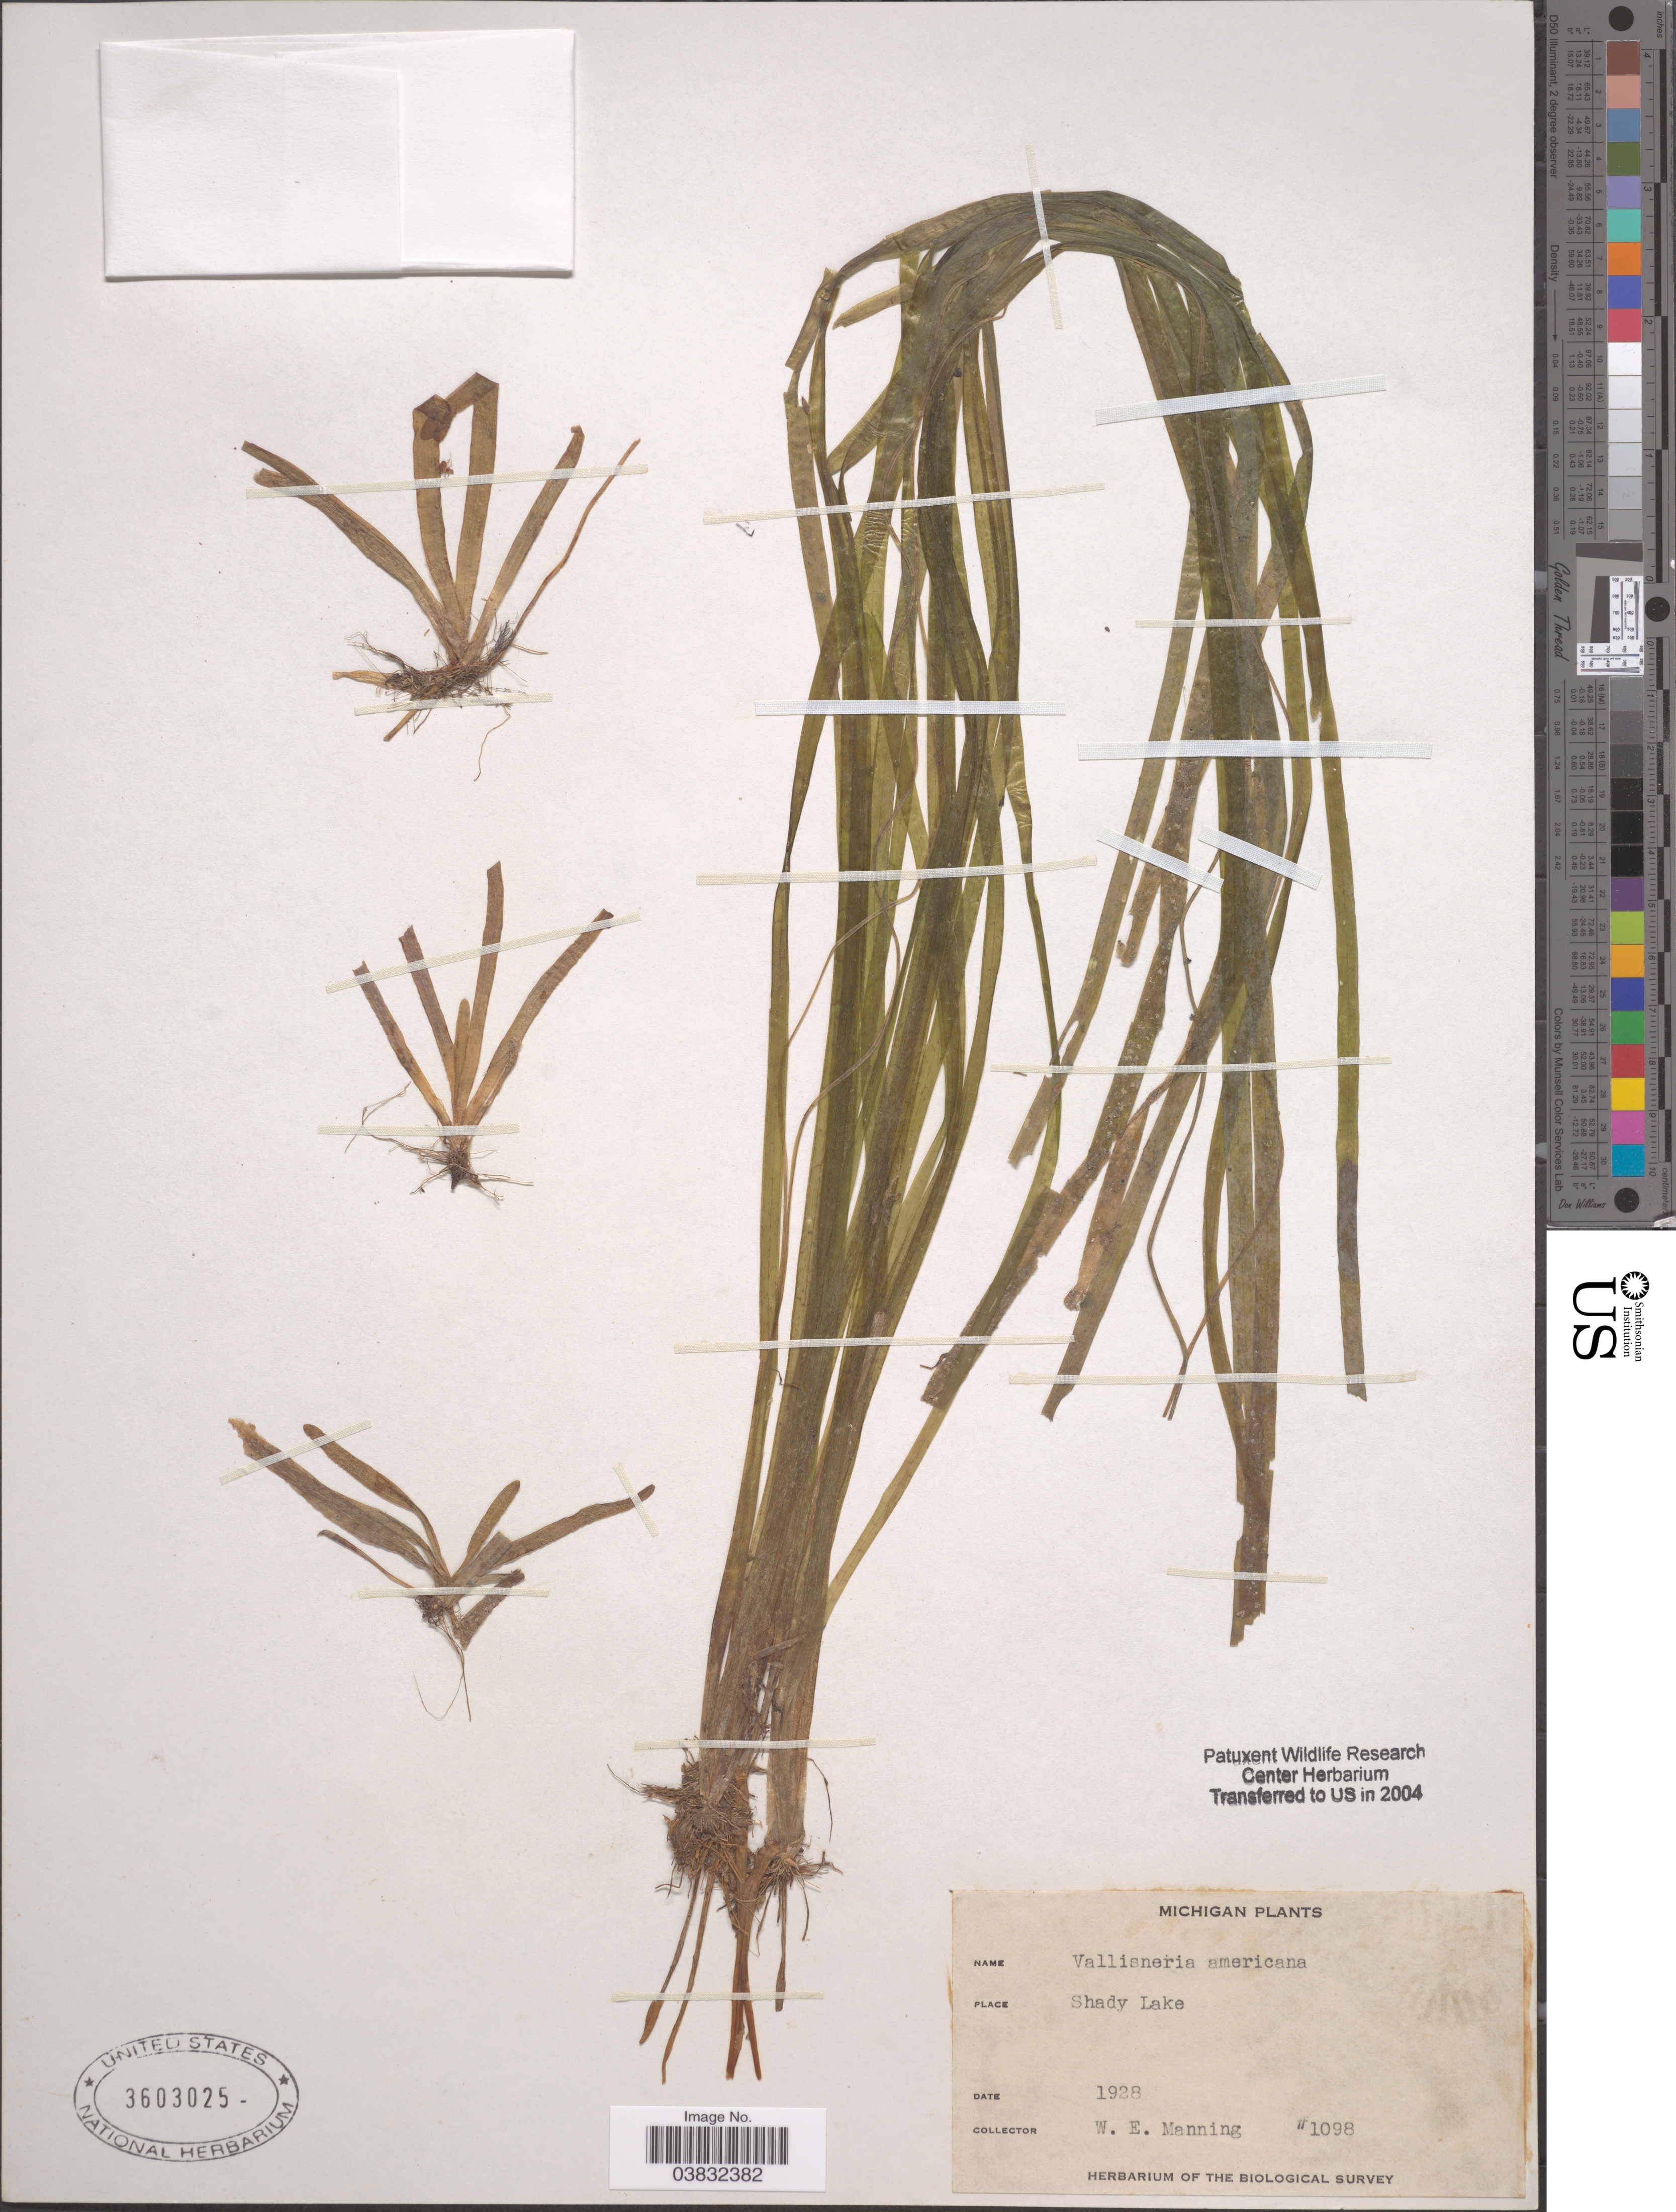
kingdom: Plantae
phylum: Tracheophyta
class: Liliopsida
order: Alismatales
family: Hydrocharitaceae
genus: Vallisneria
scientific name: Vallisneria americana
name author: Michx.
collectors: W. Manning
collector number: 1098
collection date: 1928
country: United States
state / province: Michigan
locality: Shady Lake.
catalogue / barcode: US 3603025